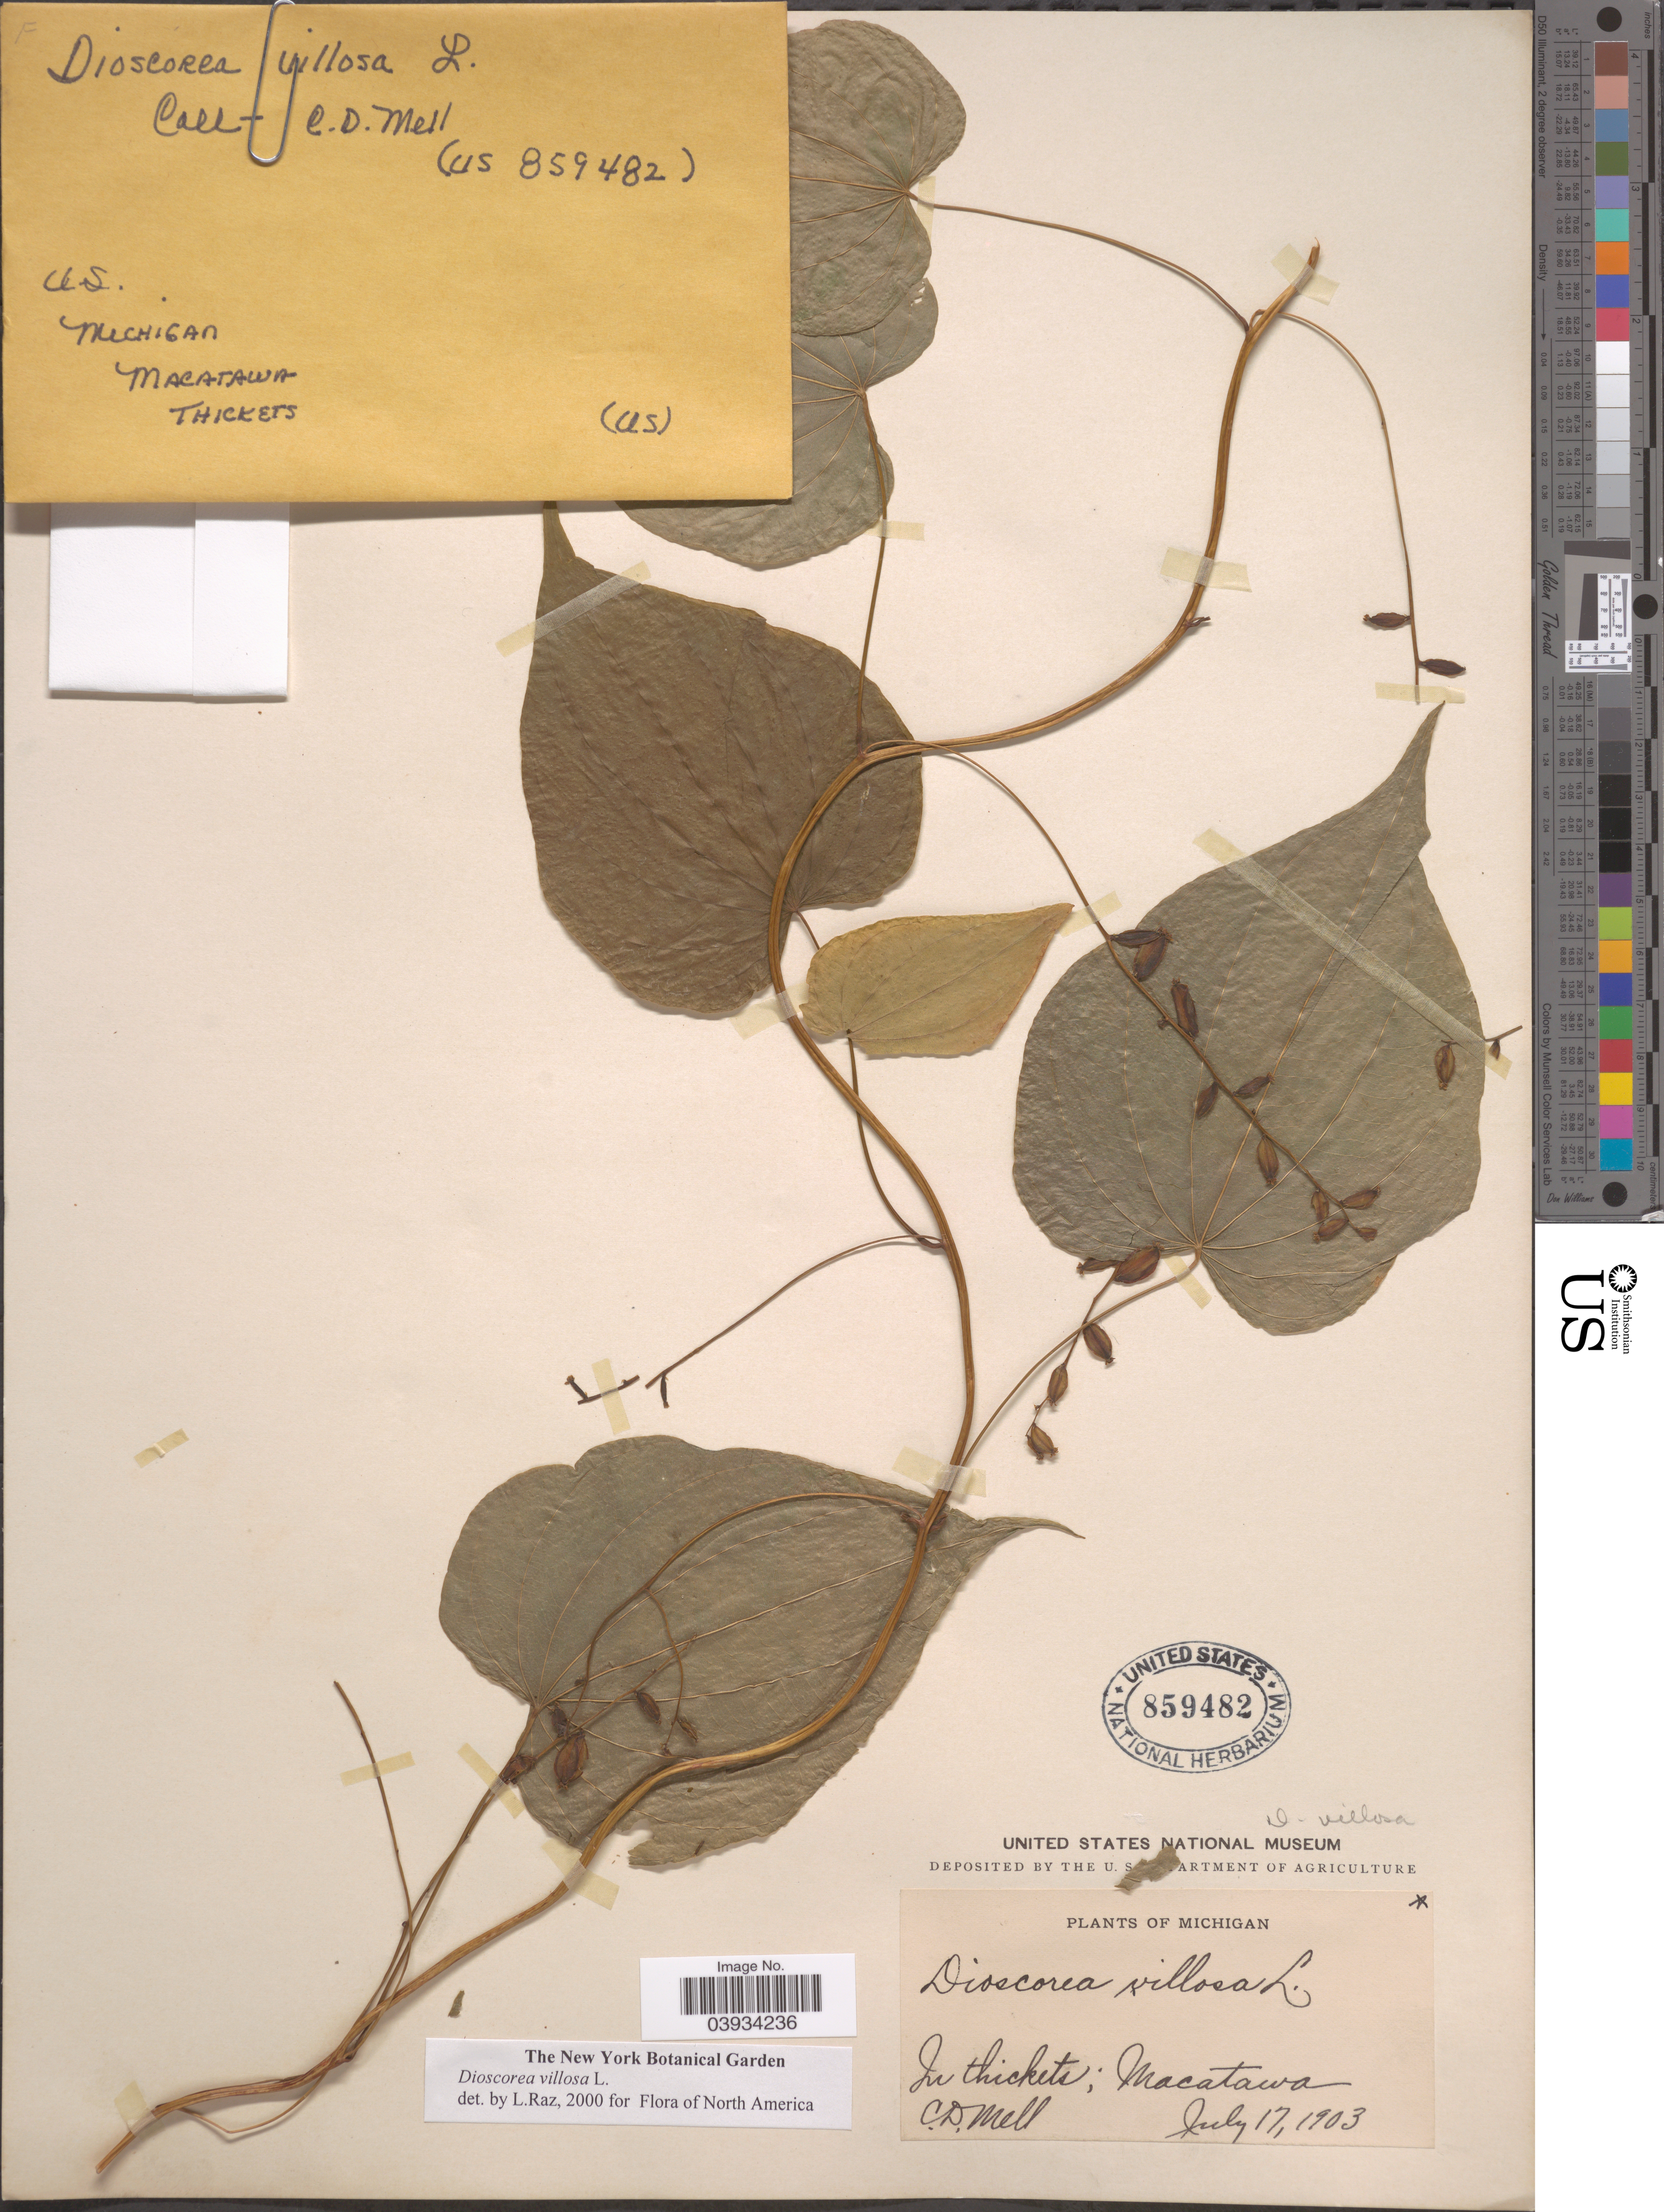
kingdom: Plantae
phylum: Tracheophyta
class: Liliopsida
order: Dioscoreales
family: Dioscoreaceae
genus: Dioscorea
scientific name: Dioscorea villosa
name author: L.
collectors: C. D. Mell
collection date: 1903-07-17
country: United States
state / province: Michigan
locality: In thickets; Macatawa.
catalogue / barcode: US 859482